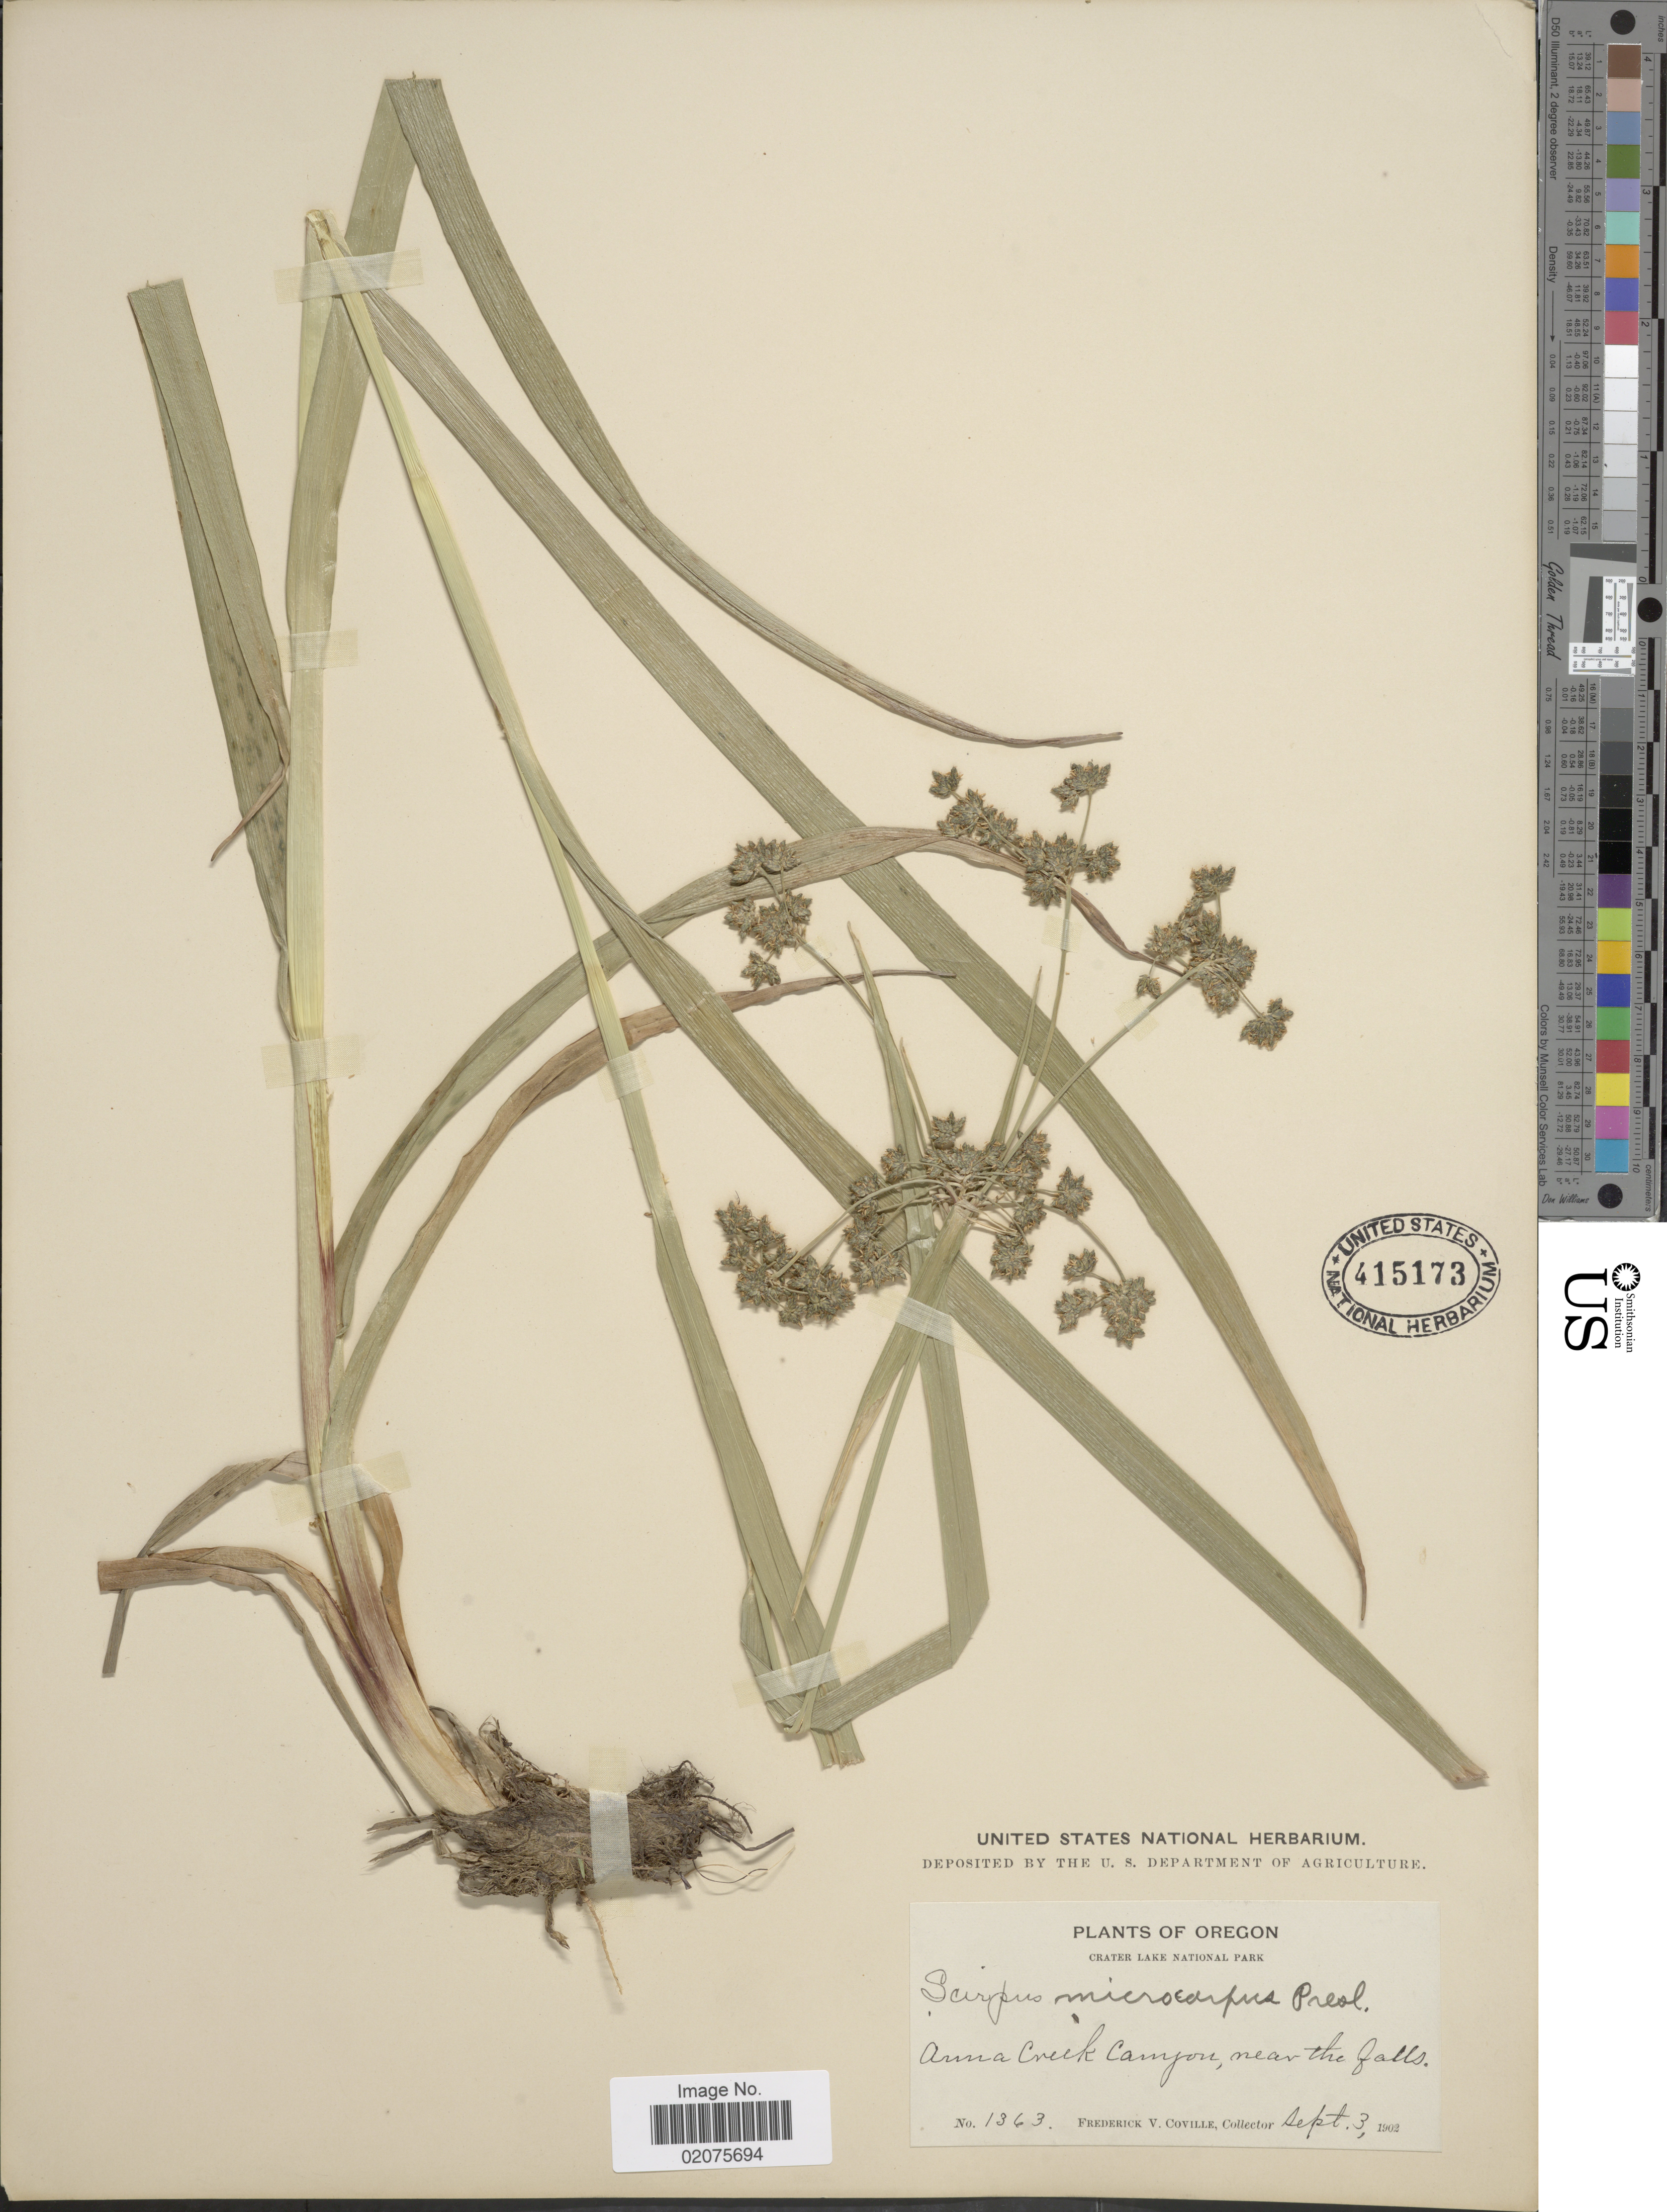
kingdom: Plantae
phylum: Tracheophyta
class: Liliopsida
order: Poales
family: Cyperaceae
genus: Scirpus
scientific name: Scirpus microcarpus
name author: J. Presl & C. Presl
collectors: F. V. Coville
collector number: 1363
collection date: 1902-09-03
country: United States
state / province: Oregon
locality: Crater Lake National park. Anna Creek Canyon, near the falls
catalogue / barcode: US 415173